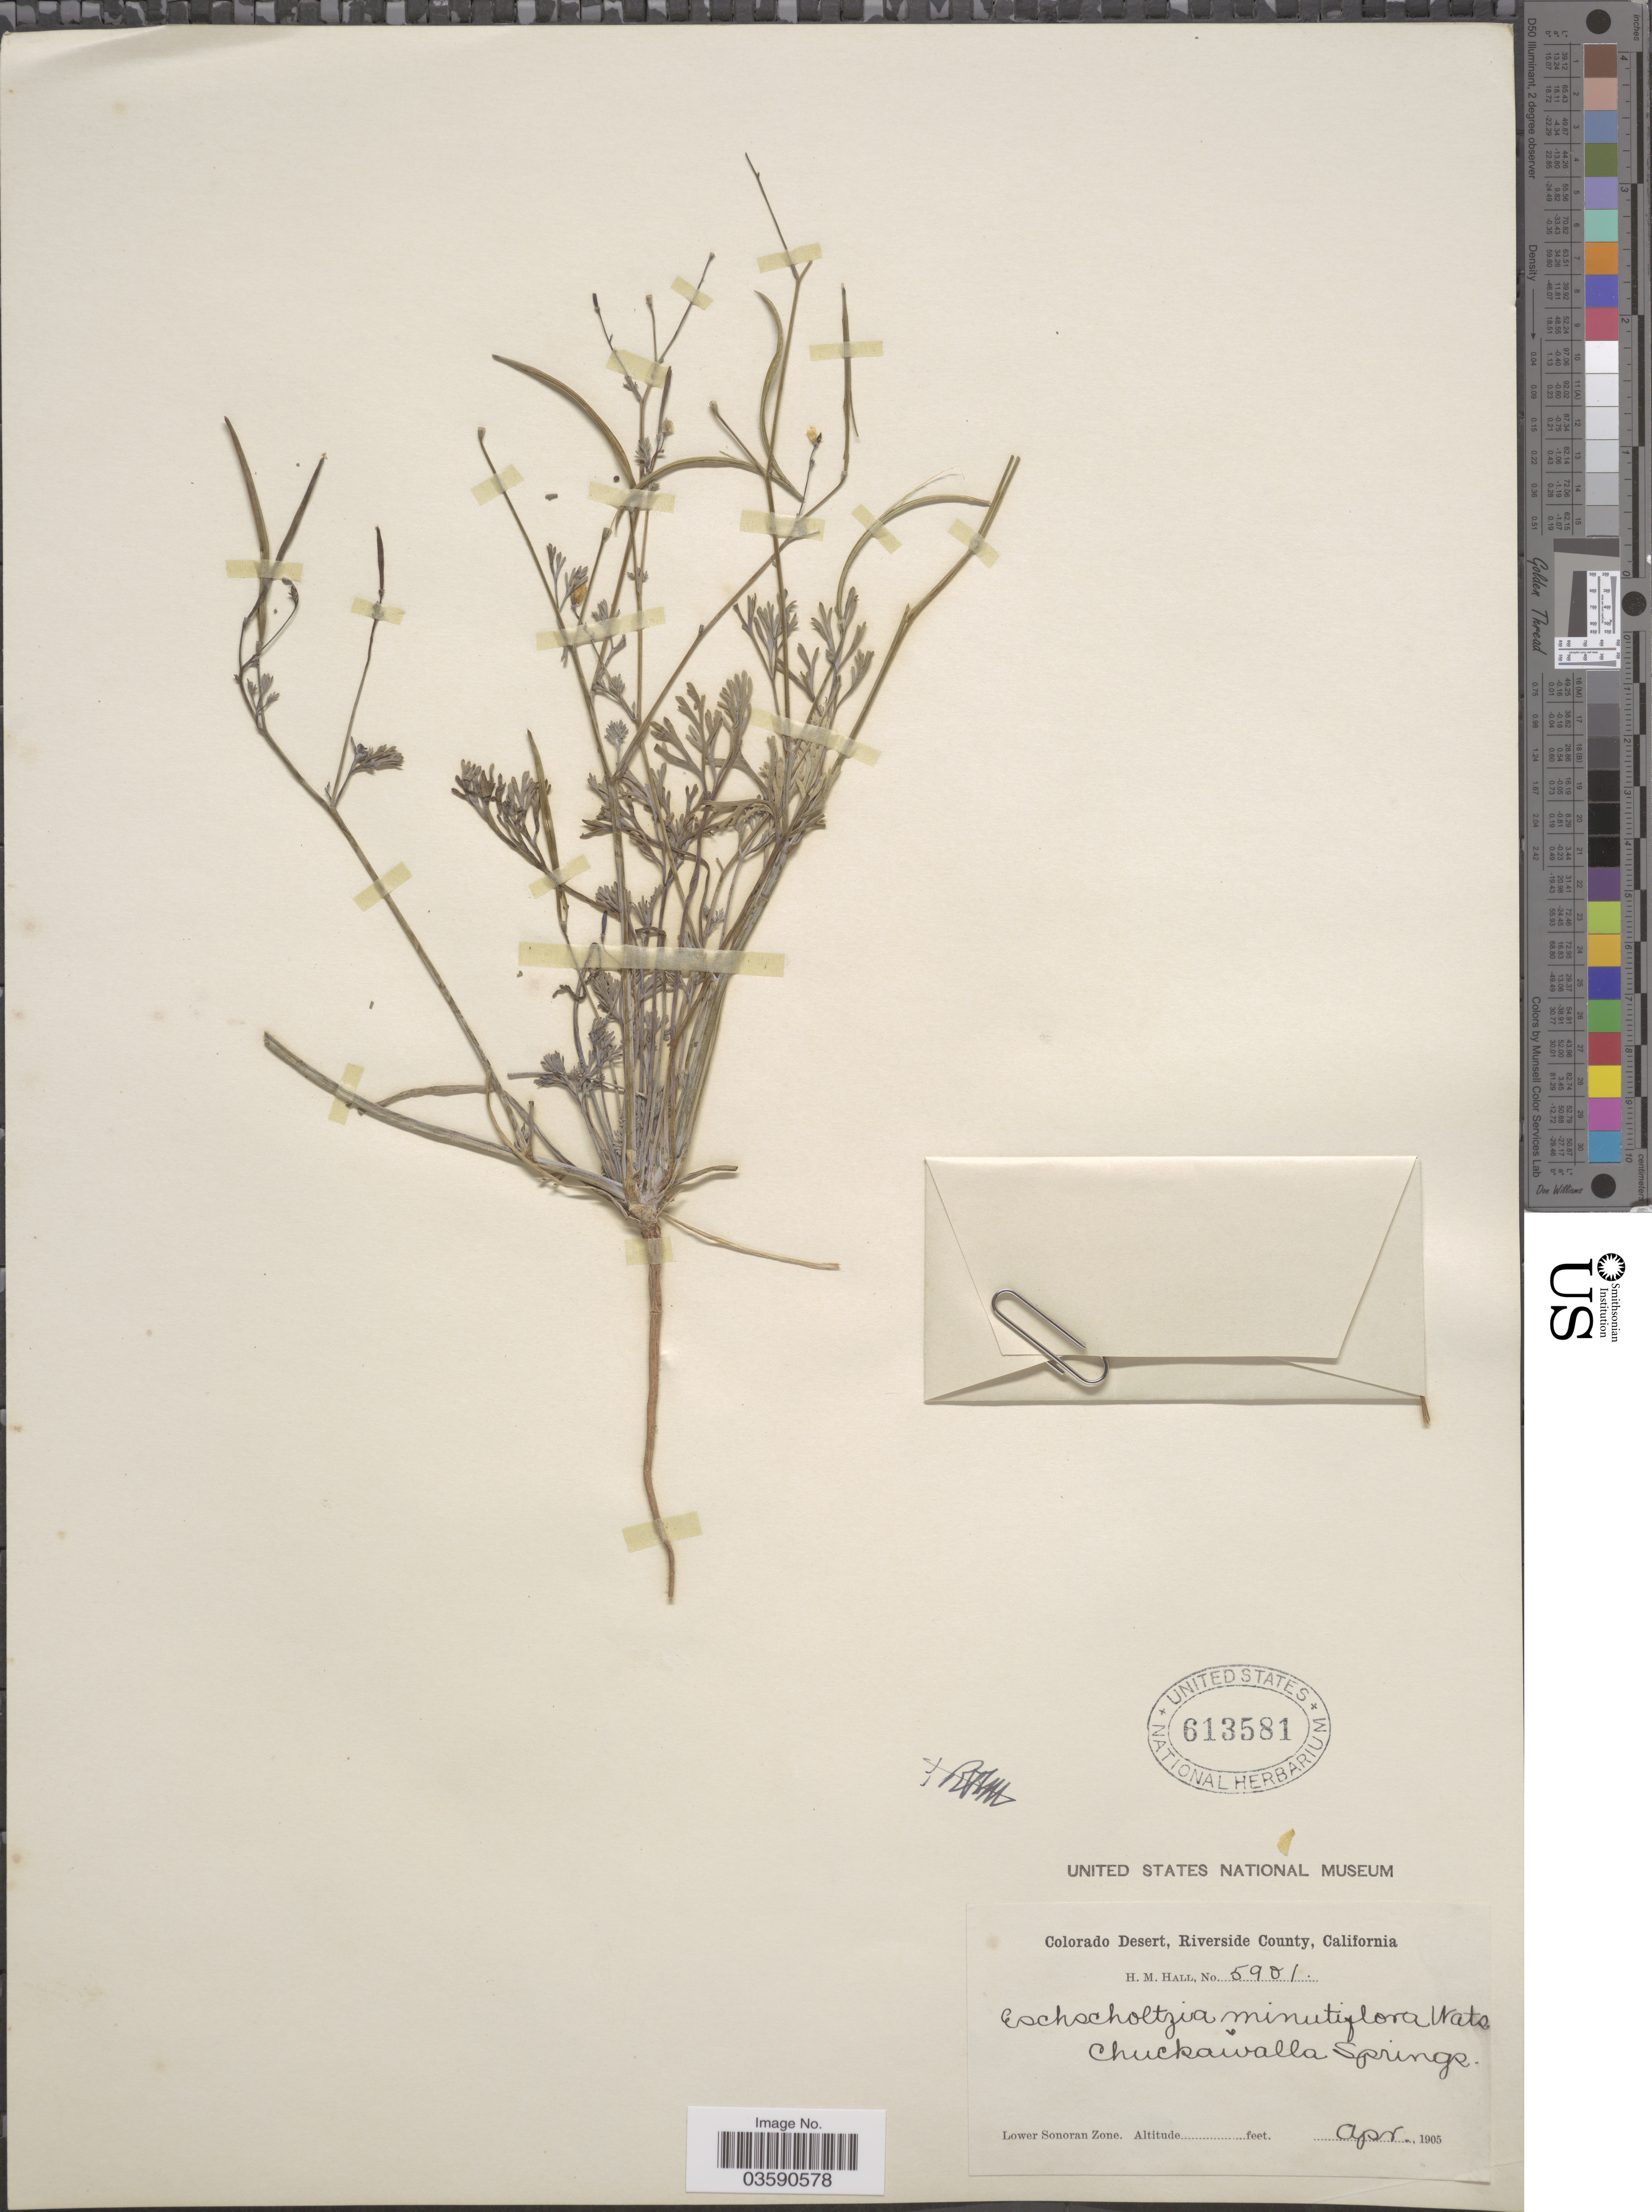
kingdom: Plantae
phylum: Tracheophyta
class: Magnoliopsida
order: Ranunculales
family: Papaveraceae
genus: Eschscholzia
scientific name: Eschscholzia minutiflora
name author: S. Watson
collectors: H. M. Hall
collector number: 5901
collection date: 1905-04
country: United States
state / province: California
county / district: Riverside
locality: Colorado Desert, Riverside County. Chuckawalla Springs. Lower Sonoran Zone.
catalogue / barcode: US 613581